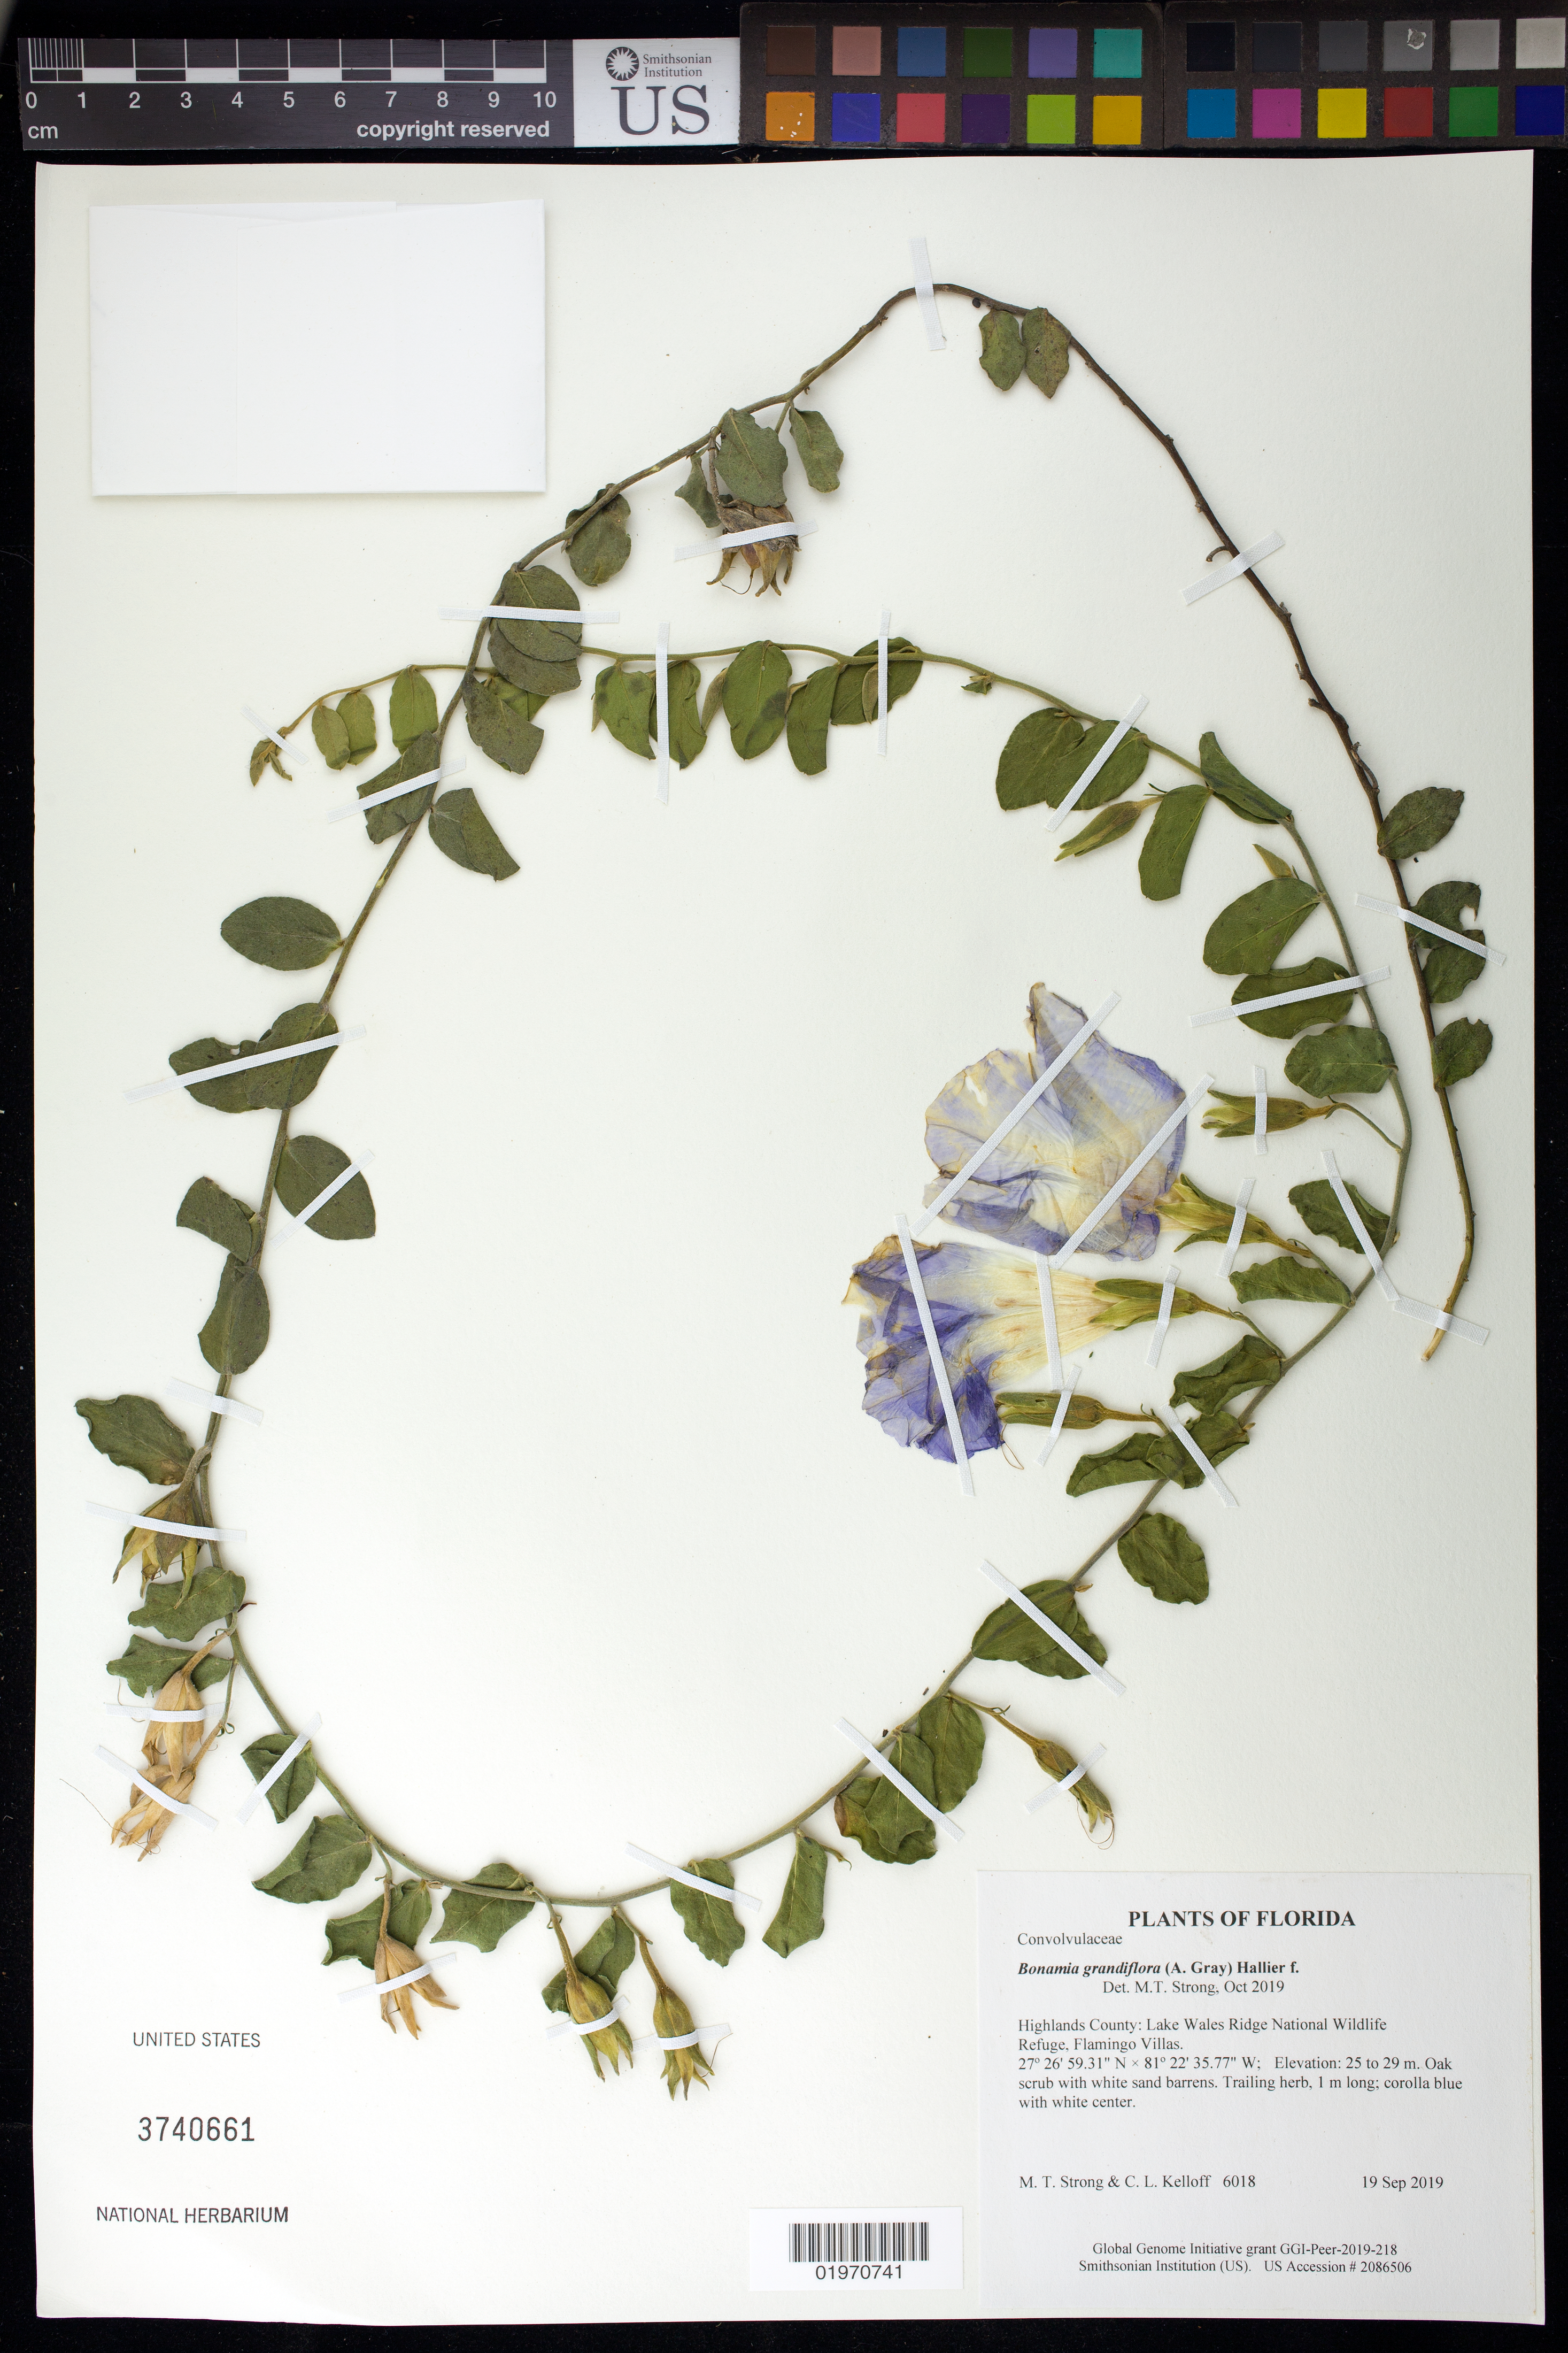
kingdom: Plantae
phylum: Tracheophyta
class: Magnoliopsida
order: Solanales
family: Convolvulaceae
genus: Bonamia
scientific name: Bonamia grandiflora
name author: (A. Gray) Hallier f.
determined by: Strong, Mark T., (BOT), Smithsonian Institution - National Museum of Natural History (UNITED STATES)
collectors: M. T. Strong & C. L. Kelloff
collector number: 6018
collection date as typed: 19 Sep 2019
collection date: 2019-09-19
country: United States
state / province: Florida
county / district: Highlands County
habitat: Oak scrub with white sand barrens.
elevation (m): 25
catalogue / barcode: US 3740661